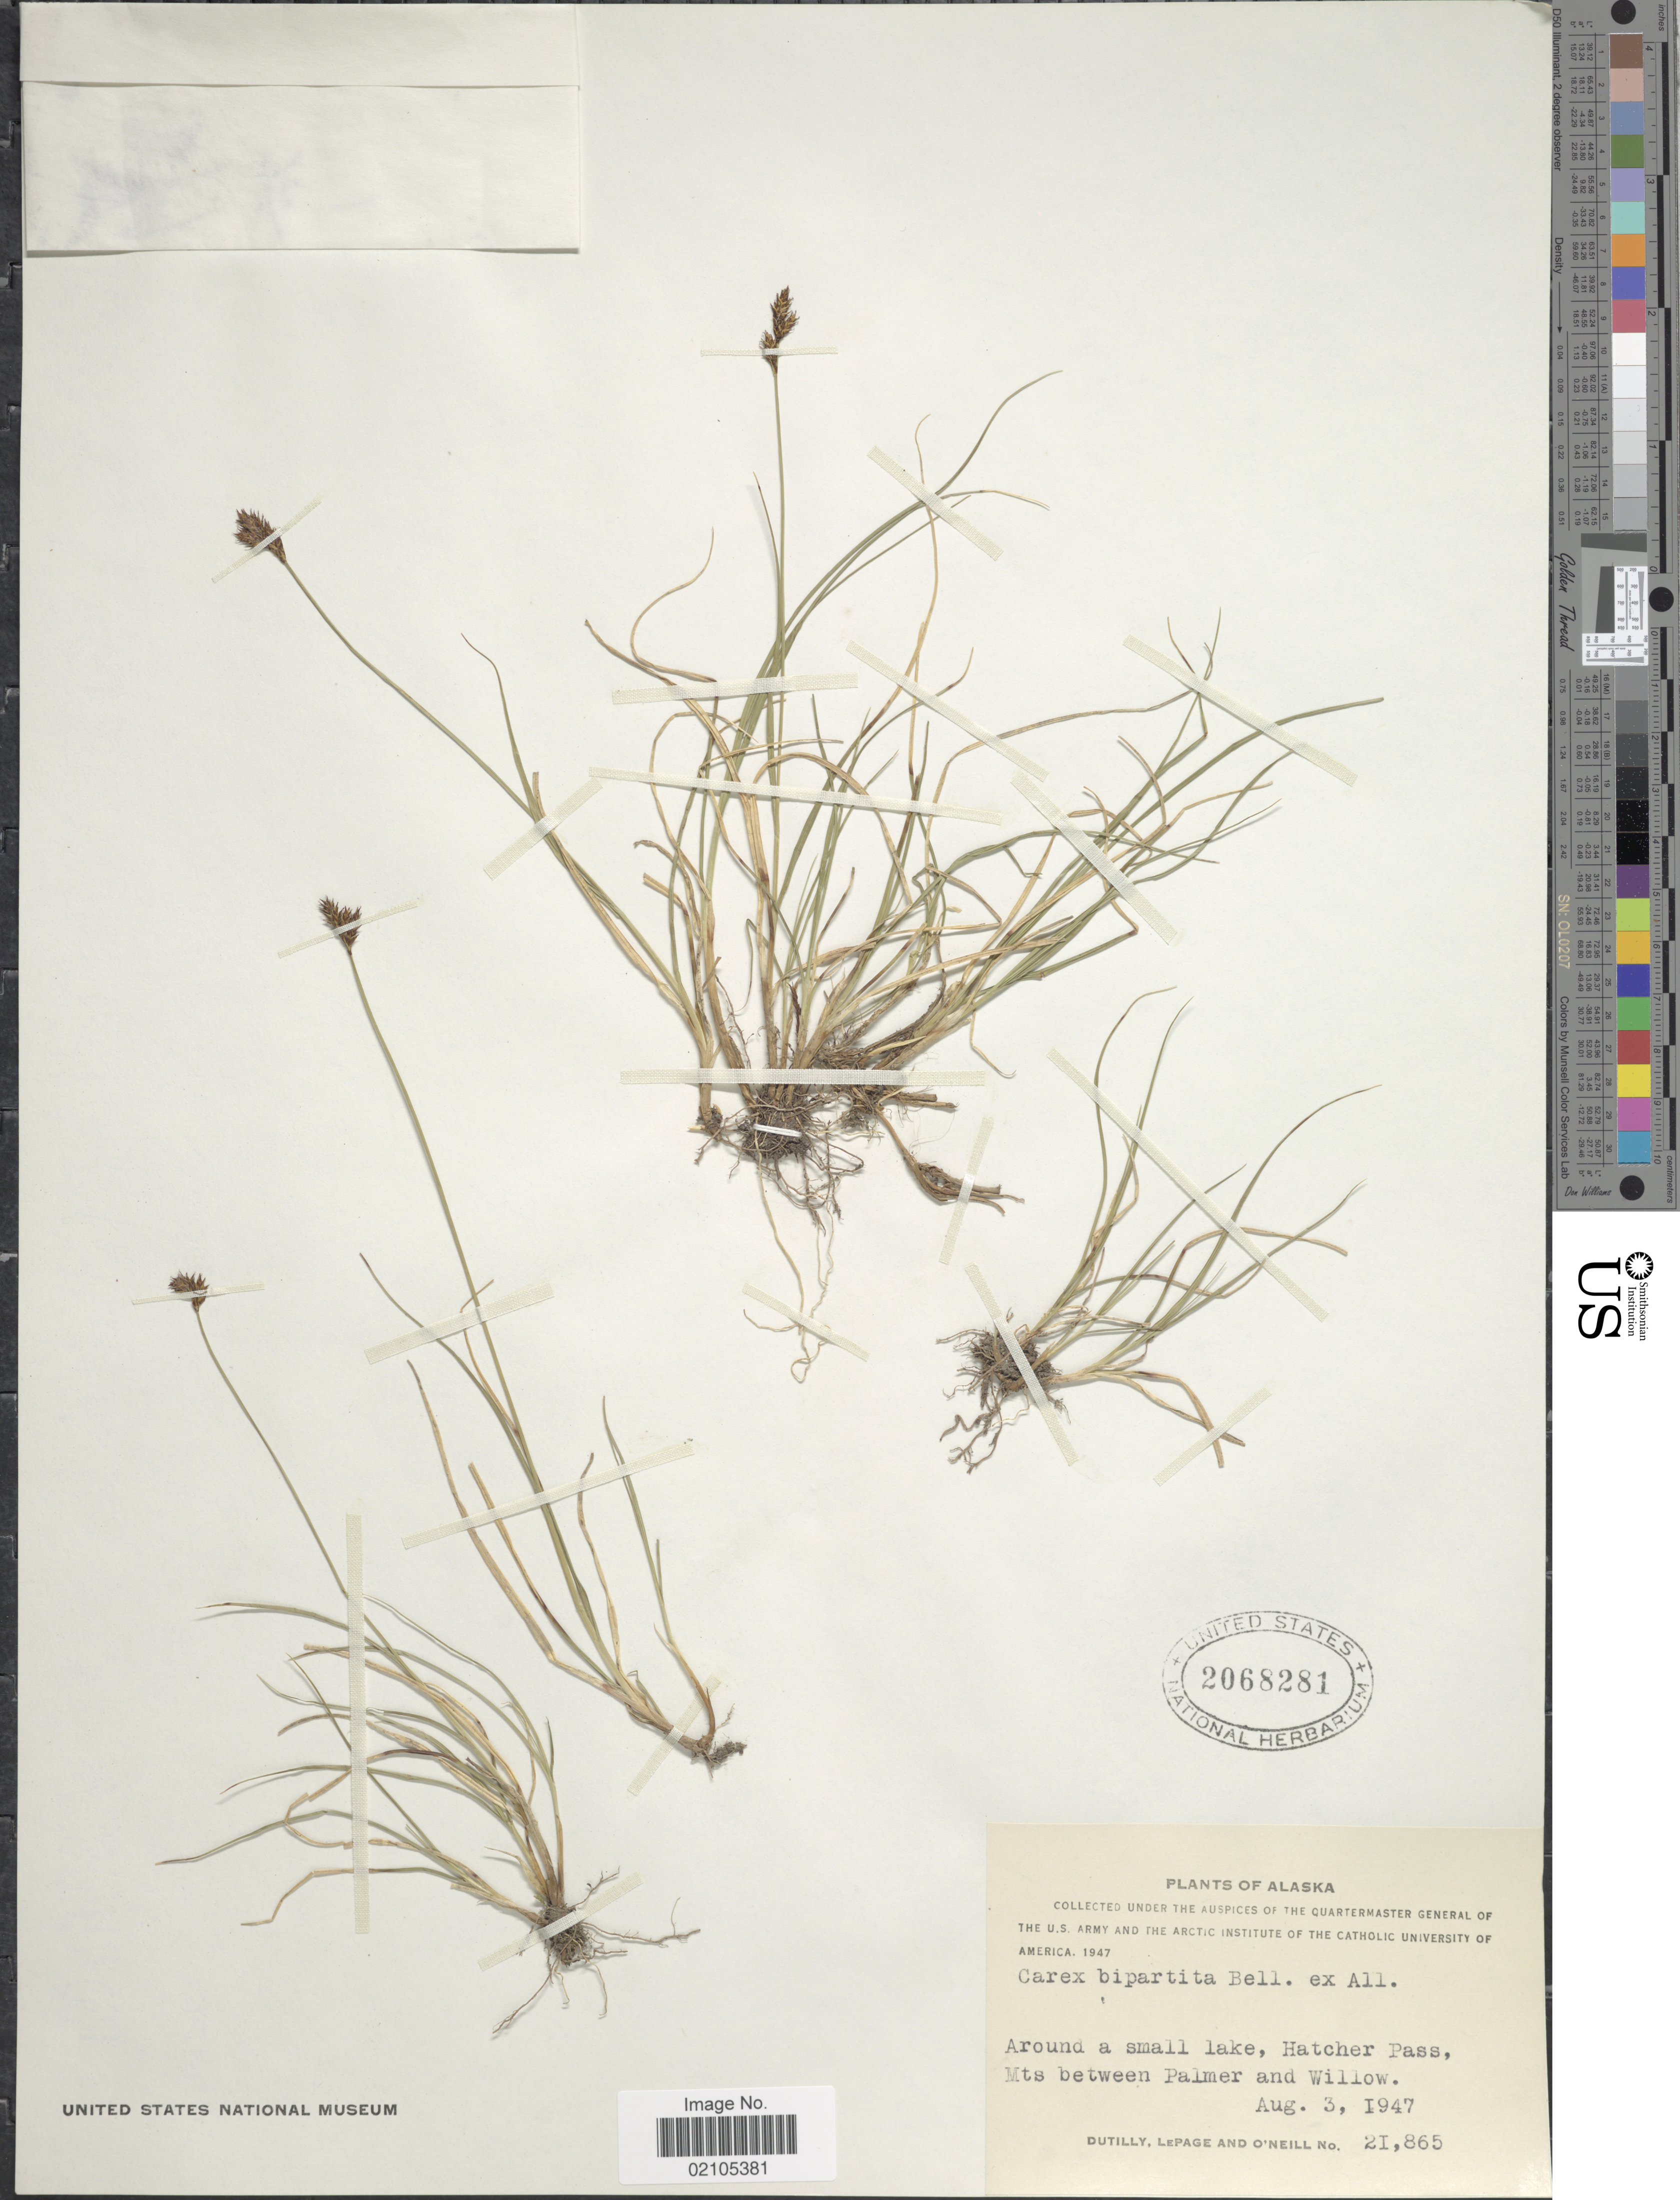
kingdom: Plantae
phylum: Tracheophyta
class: Liliopsida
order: Poales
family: Cyperaceae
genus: Carex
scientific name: Carex lachenalii subsp. lachenalii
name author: Schkuhr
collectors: -. Dutilly, -. LePage & O' Neill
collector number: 21865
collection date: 1947-08-03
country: United States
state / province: Alaska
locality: Around a small lake, Hatcher Pass, Mts between Palmer and Willow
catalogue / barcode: US 2068281